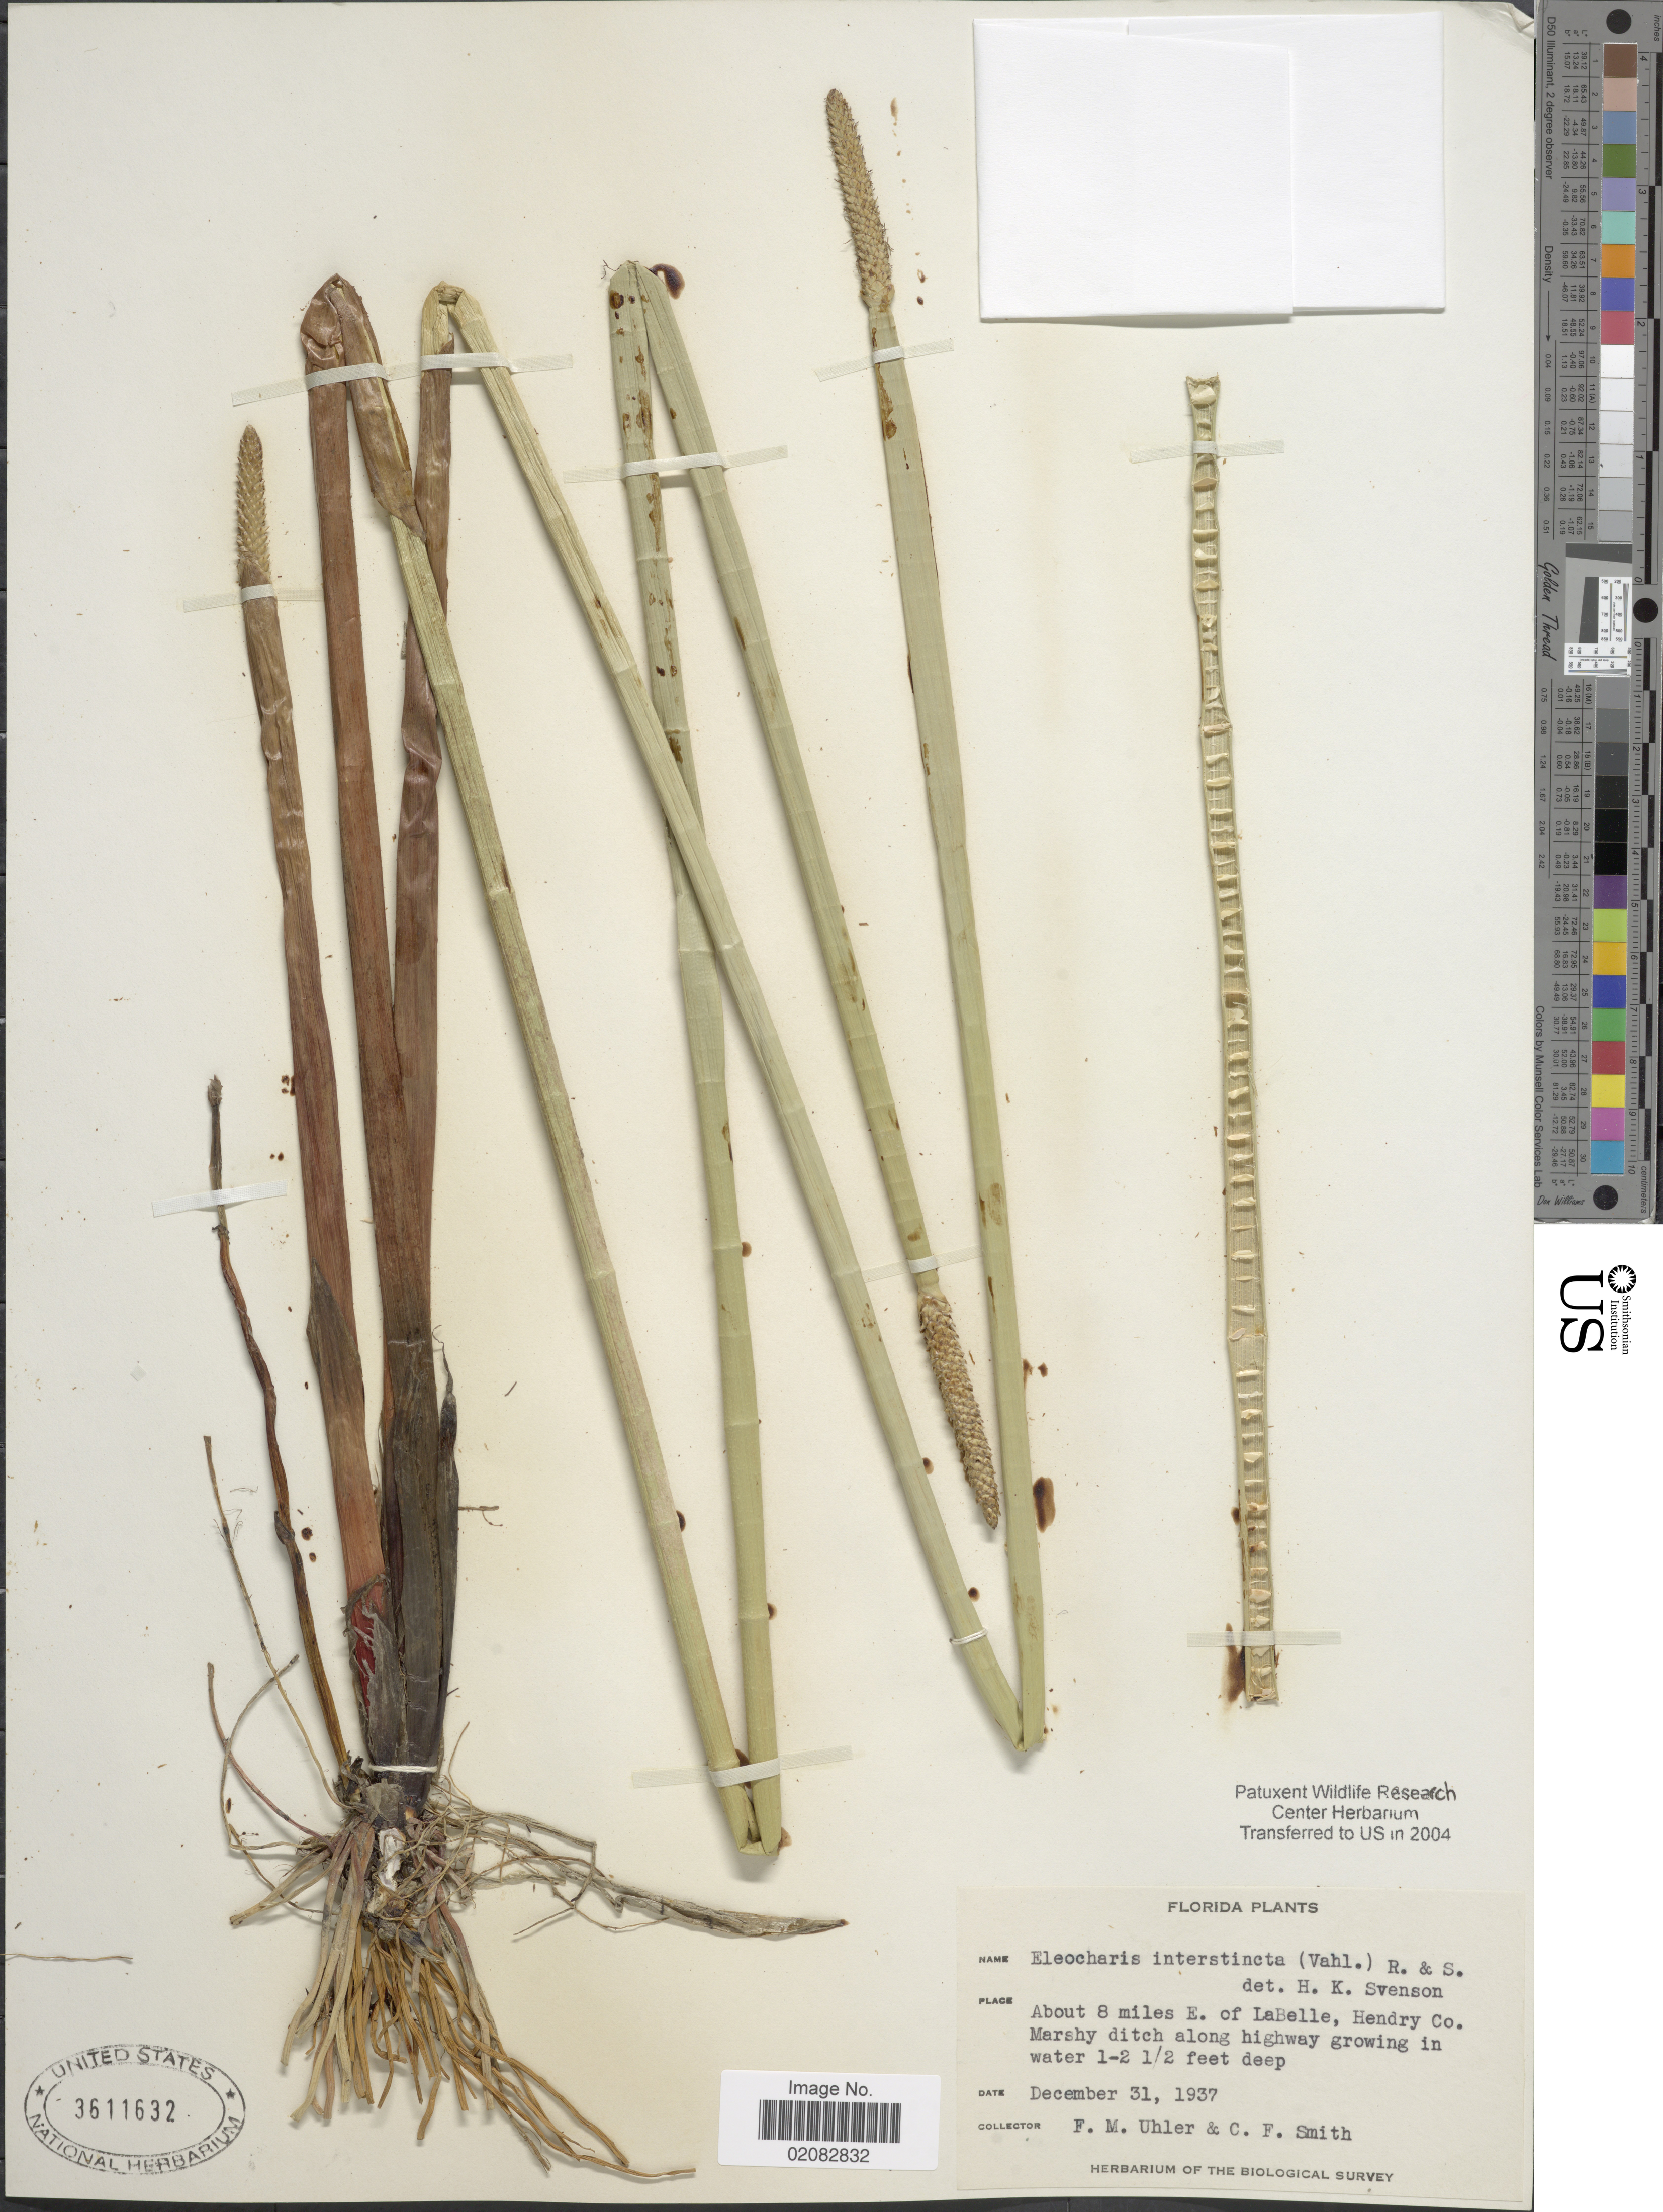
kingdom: Plantae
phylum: Tracheophyta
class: Liliopsida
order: Poales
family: Cyperaceae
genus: Eleocharis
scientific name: Eleocharis interstincta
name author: (Vahl) Roem. & Schult.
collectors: F. M. Uhler & C. F. Smith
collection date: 1937-12-31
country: United States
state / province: Florida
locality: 8 miles E. of LaBelle, Hendry County, Marshy ditch along highway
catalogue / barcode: US 3611632